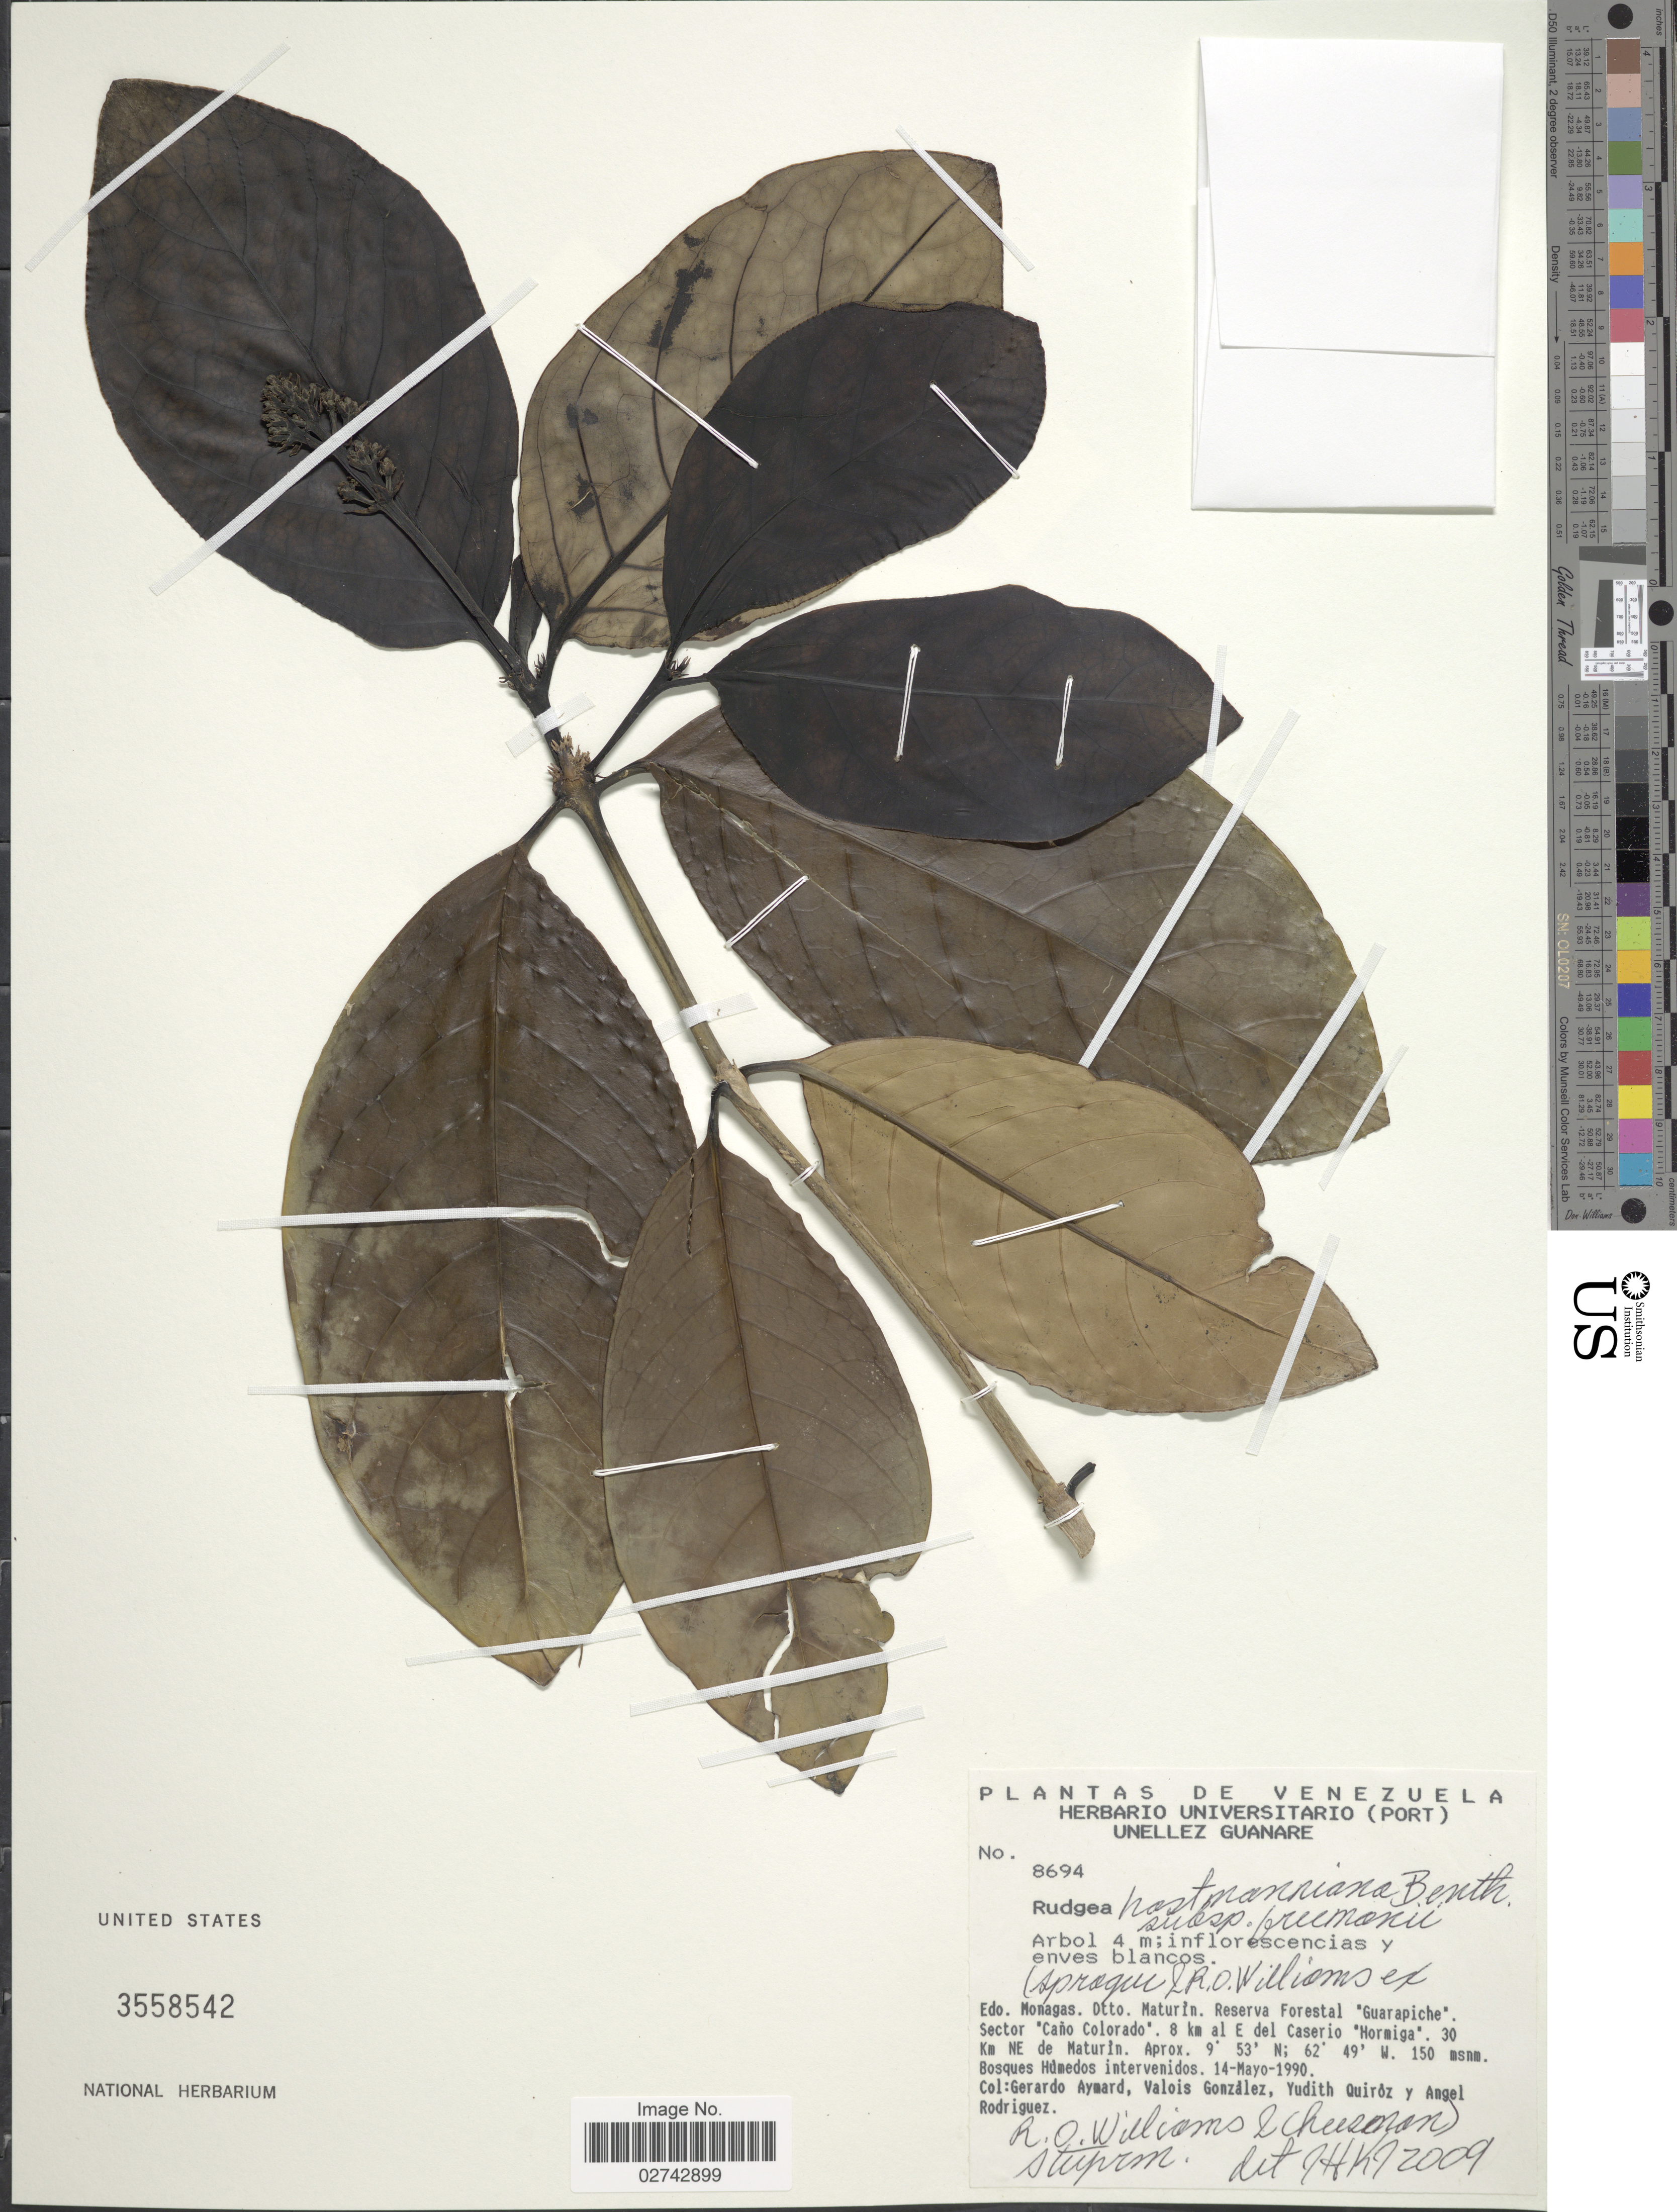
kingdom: Plantae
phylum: Tracheophyta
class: Magnoliopsida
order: Gentianales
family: Rubiaceae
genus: Rudgea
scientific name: Rudgea hostmanniana subsp. freemanii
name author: (C. Sprague & R.O. Williams ex R.O. Williams & Cheesman) Steyerm.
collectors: G. A. Aymard, V. Gonzalez, Y. Quiróz & A. Rodriguez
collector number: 8694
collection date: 1990-05-14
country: Venezuela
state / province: Monagas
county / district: Maturin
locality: Dtto. Maturin. Reserva Forestal "Guarapiche"Sector "canp Colorado". 8 km al E del Caserio "Hormiga" 30 Km NE de Maturin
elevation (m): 150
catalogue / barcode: US 3558542